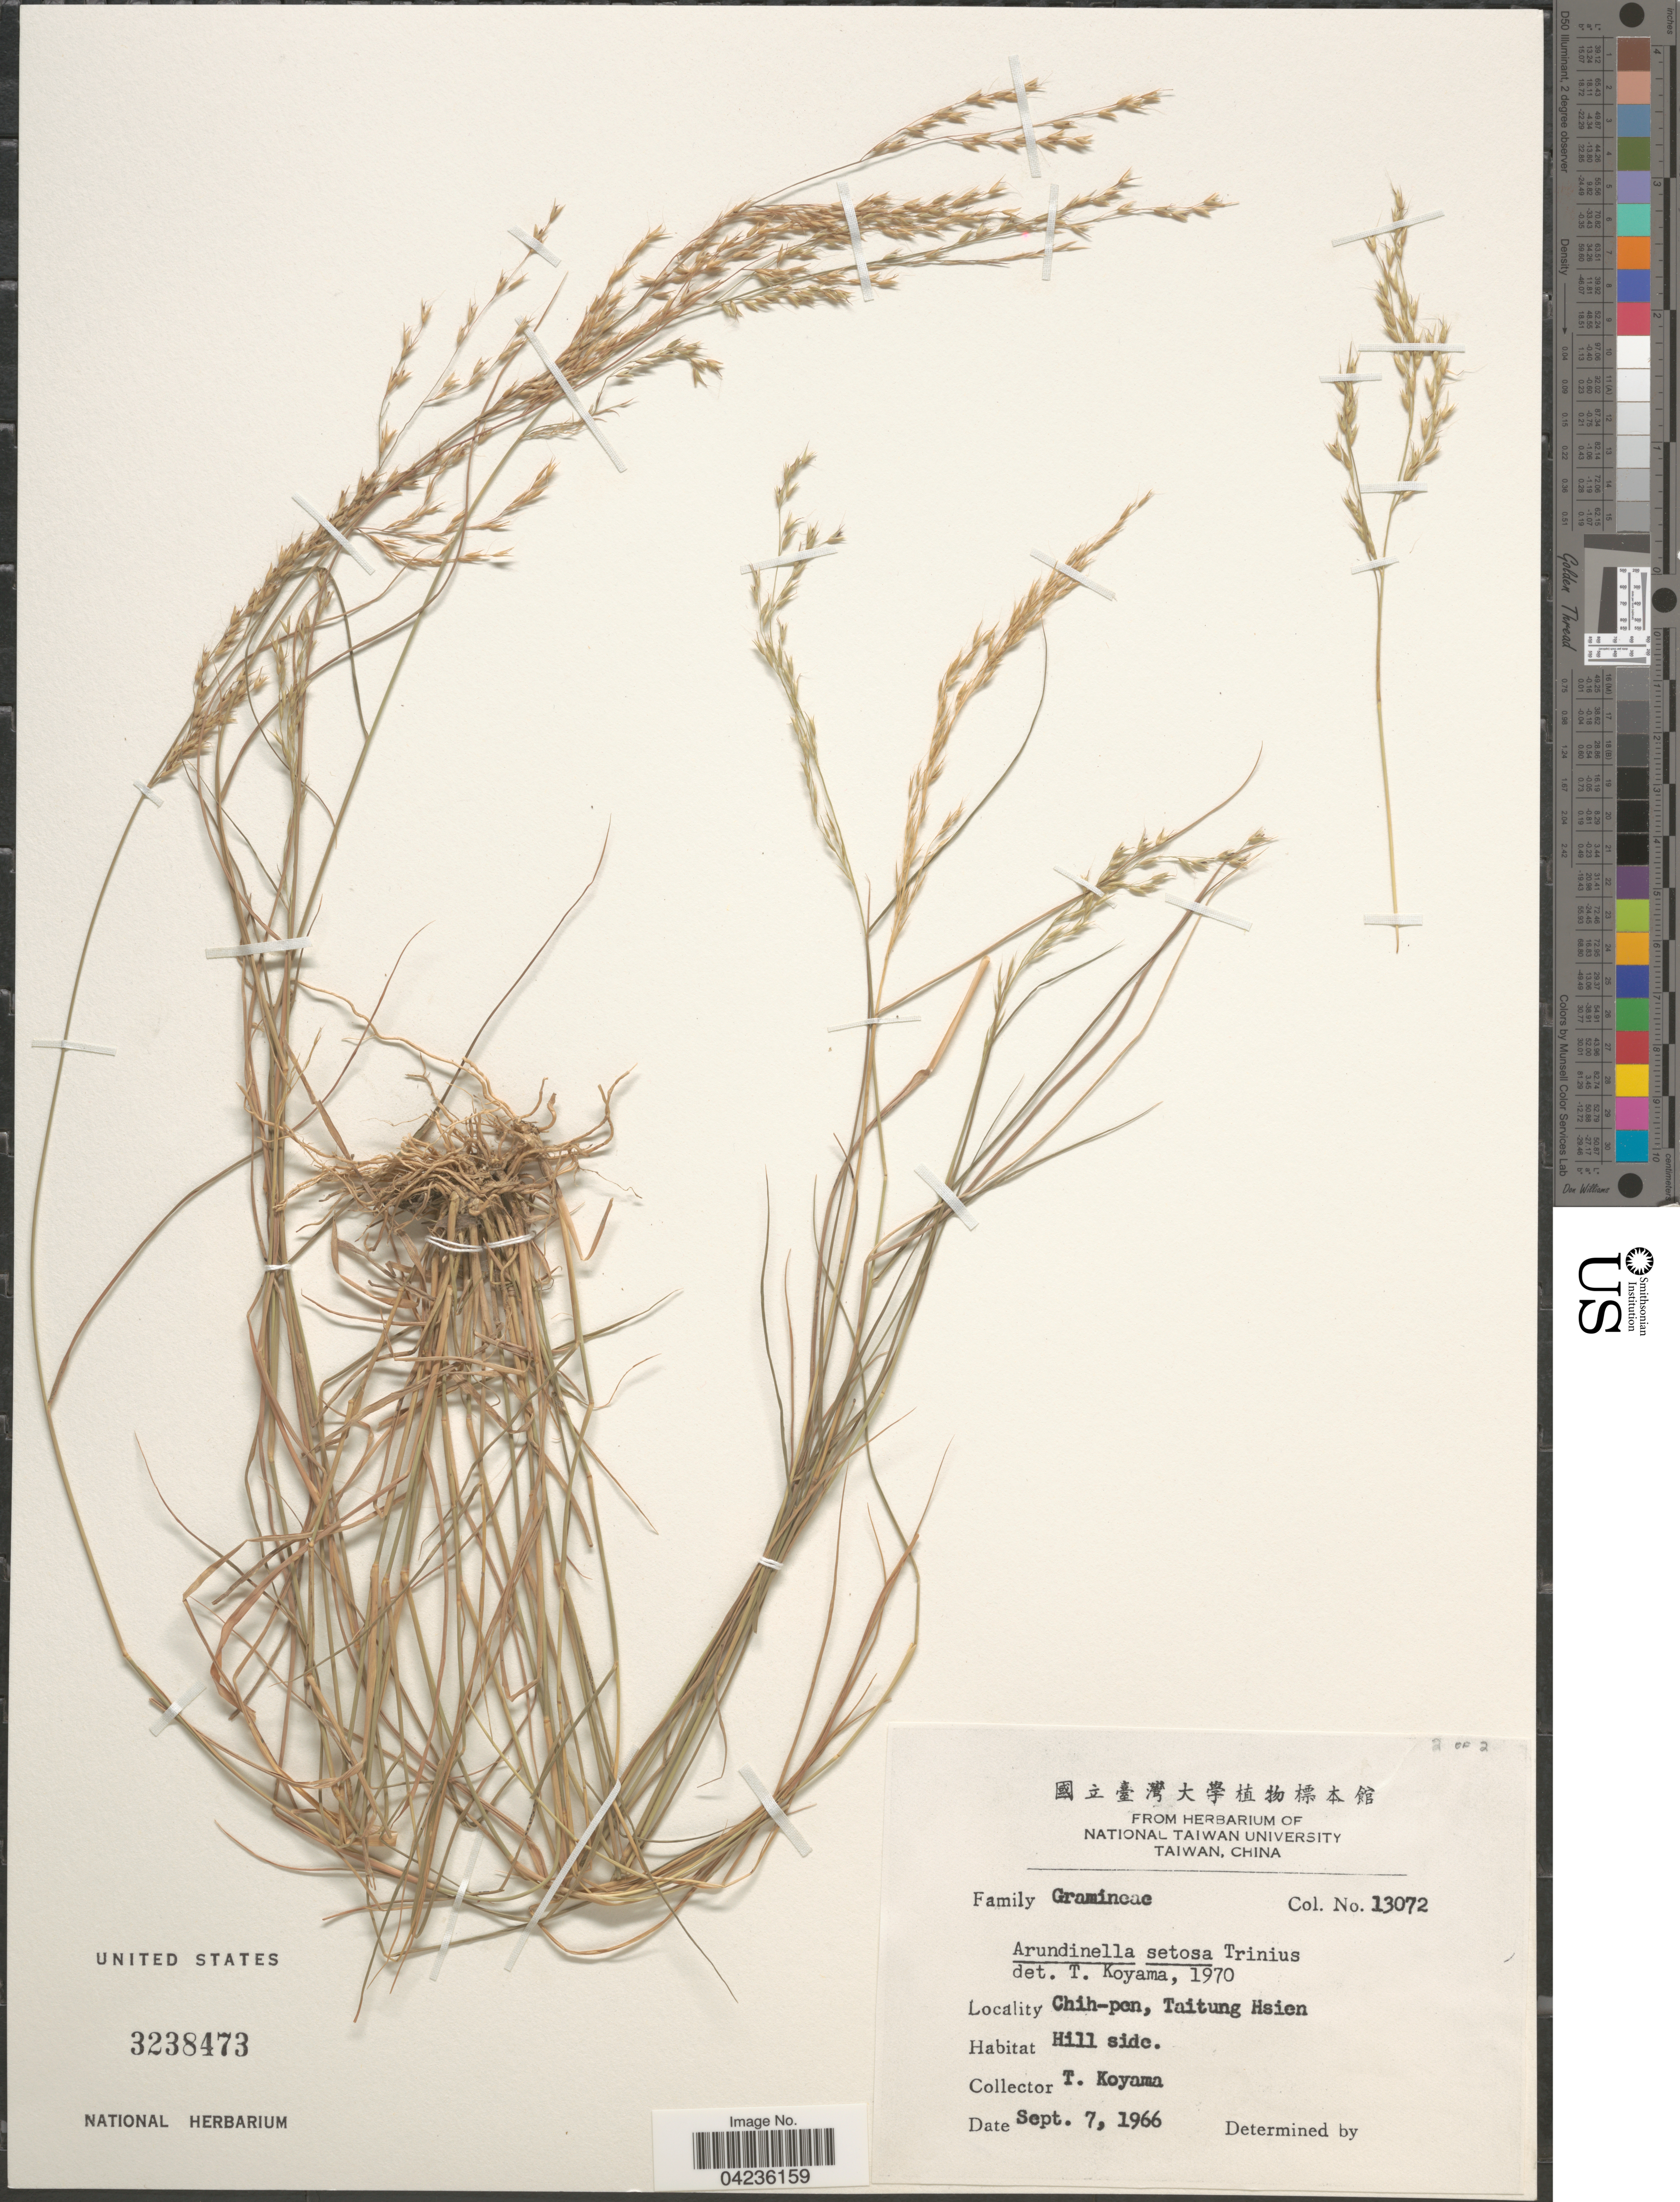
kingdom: Plantae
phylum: Tracheophyta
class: Liliopsida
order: Poales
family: Poaceae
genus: Arundinella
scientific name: Arundinella setosa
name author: Trin.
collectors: T. Koyama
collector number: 13072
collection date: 1966-09-07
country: Taiwan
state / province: Taitung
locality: Chih-pen, Taitung Hsien.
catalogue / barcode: US 3238473